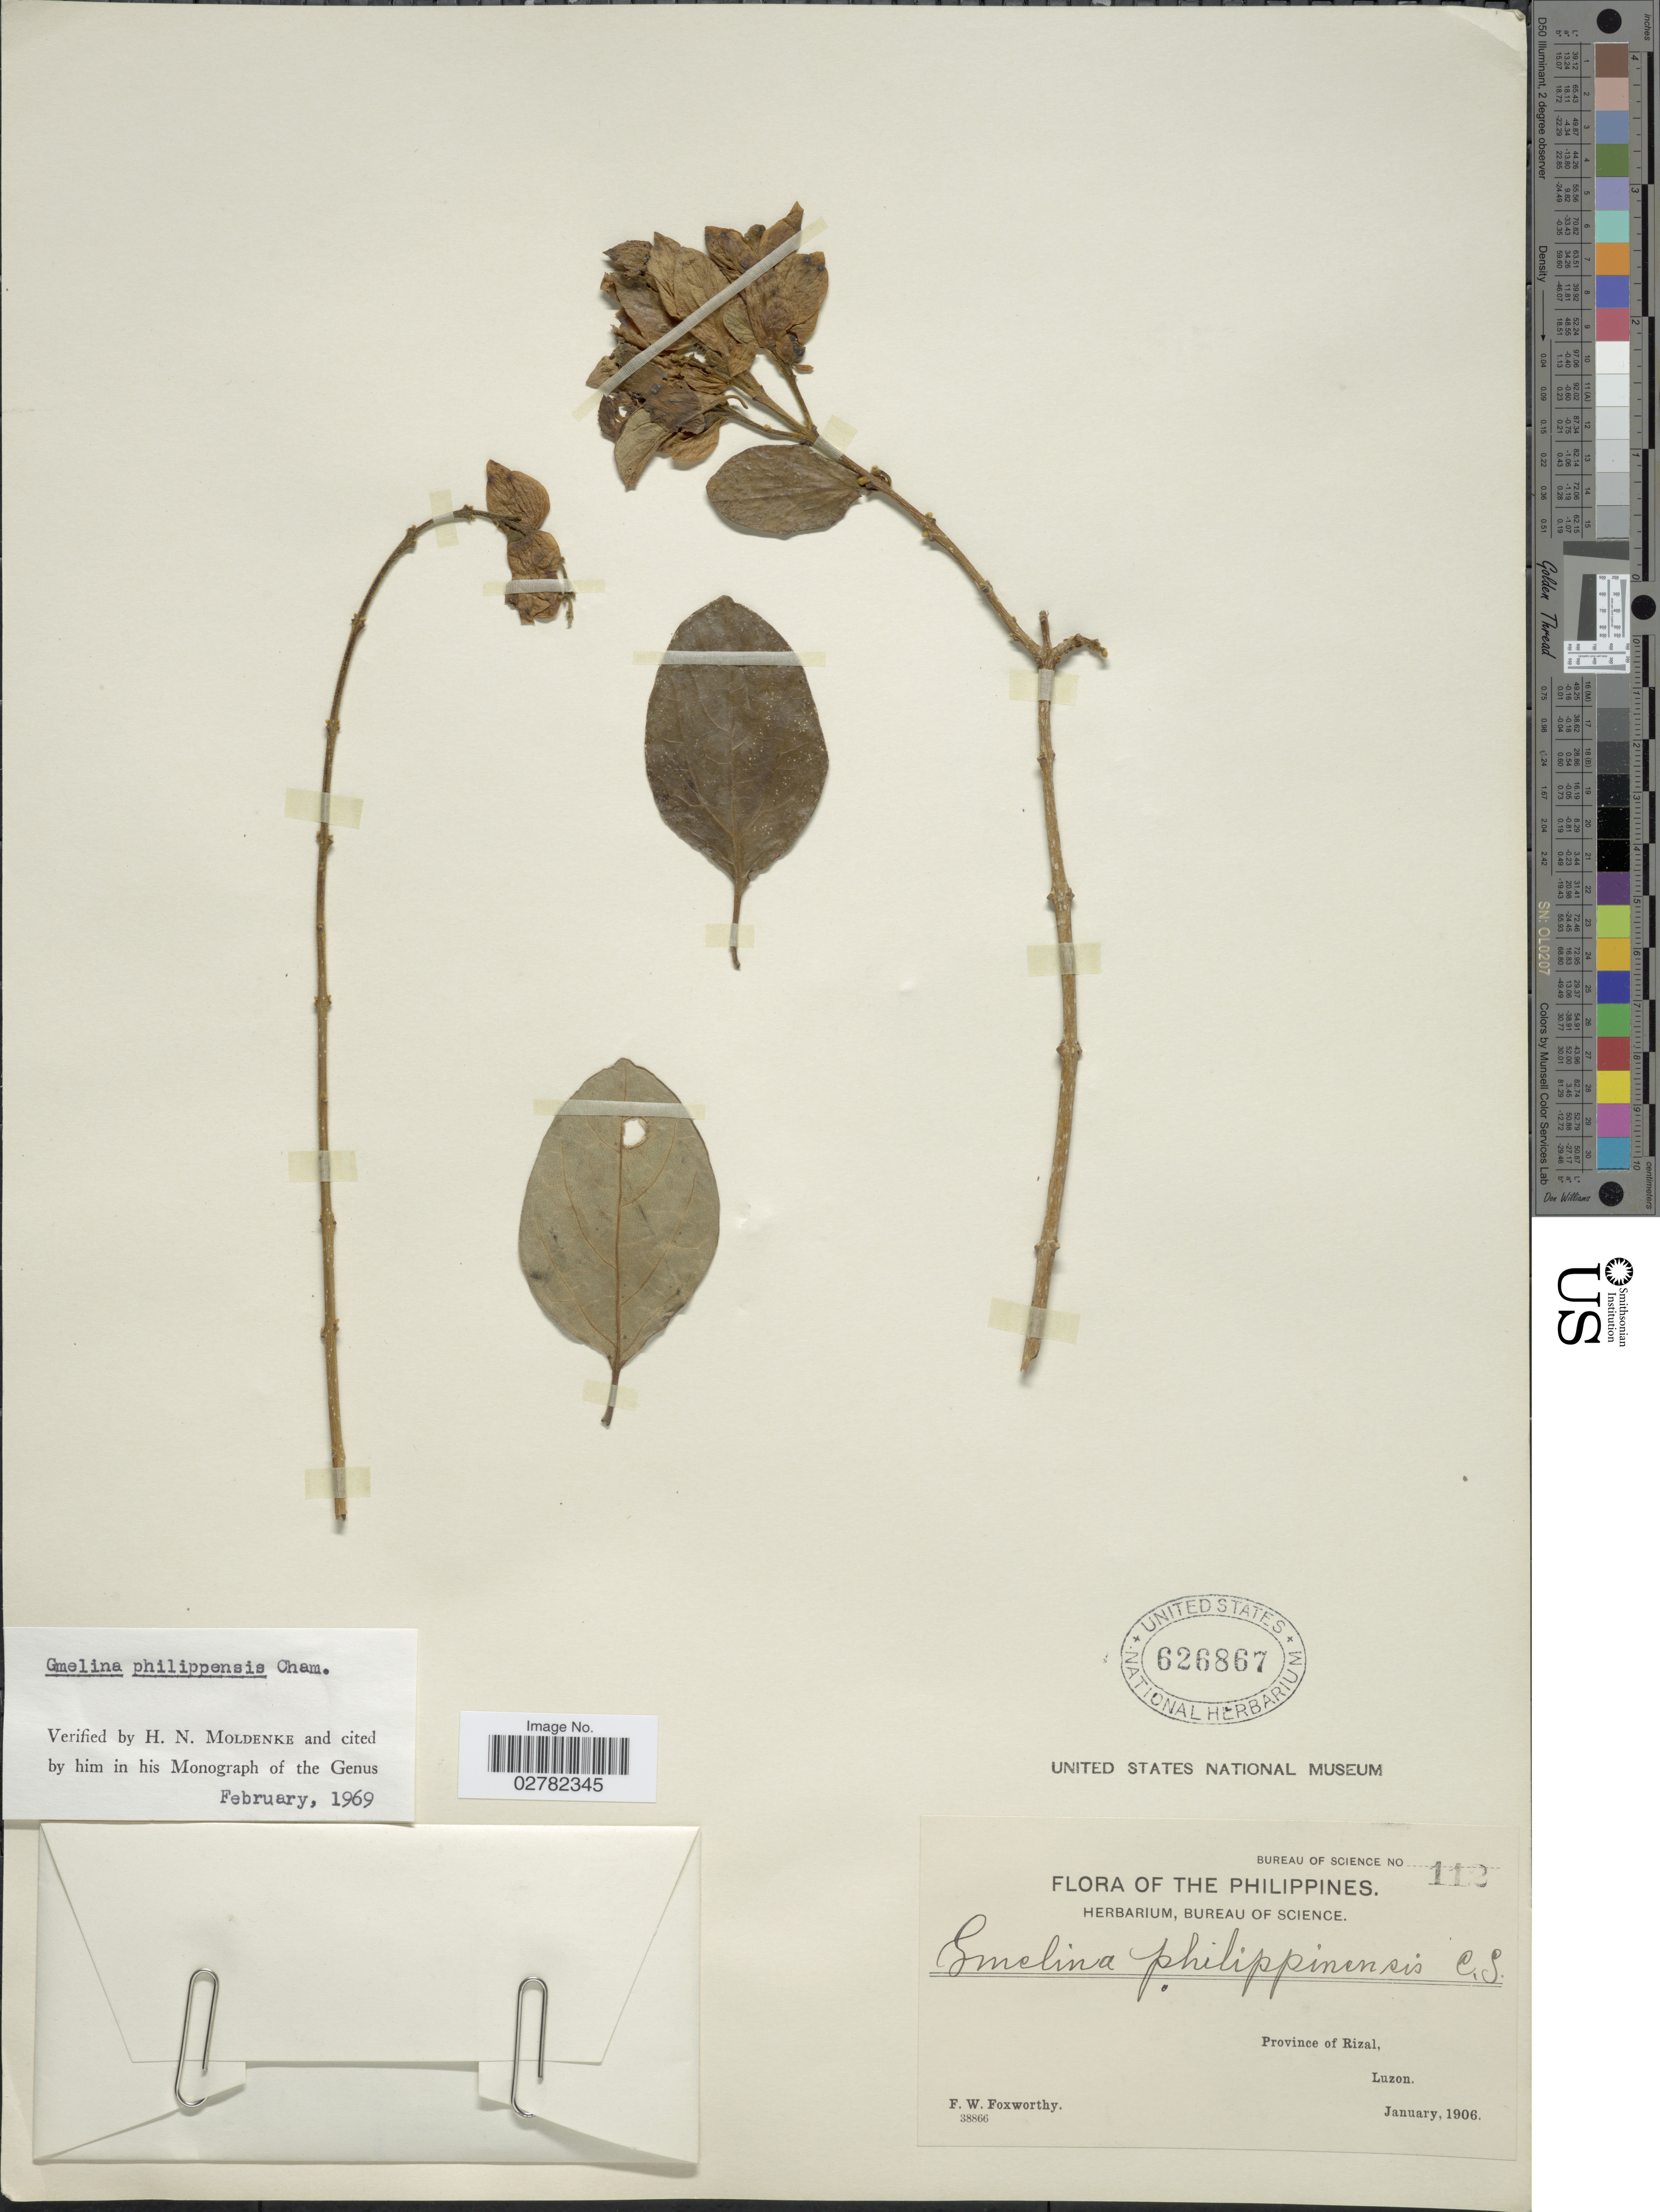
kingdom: Plantae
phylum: Tracheophyta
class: Magnoliopsida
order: Lamiales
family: Lamiaceae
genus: Gmelina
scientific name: Gmelina philippinensis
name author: Cham.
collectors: F. W. Foxworthy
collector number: Bureau of Science 112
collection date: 1906-01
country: Philippines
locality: Province of Rizal, Luzon.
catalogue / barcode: US 626867